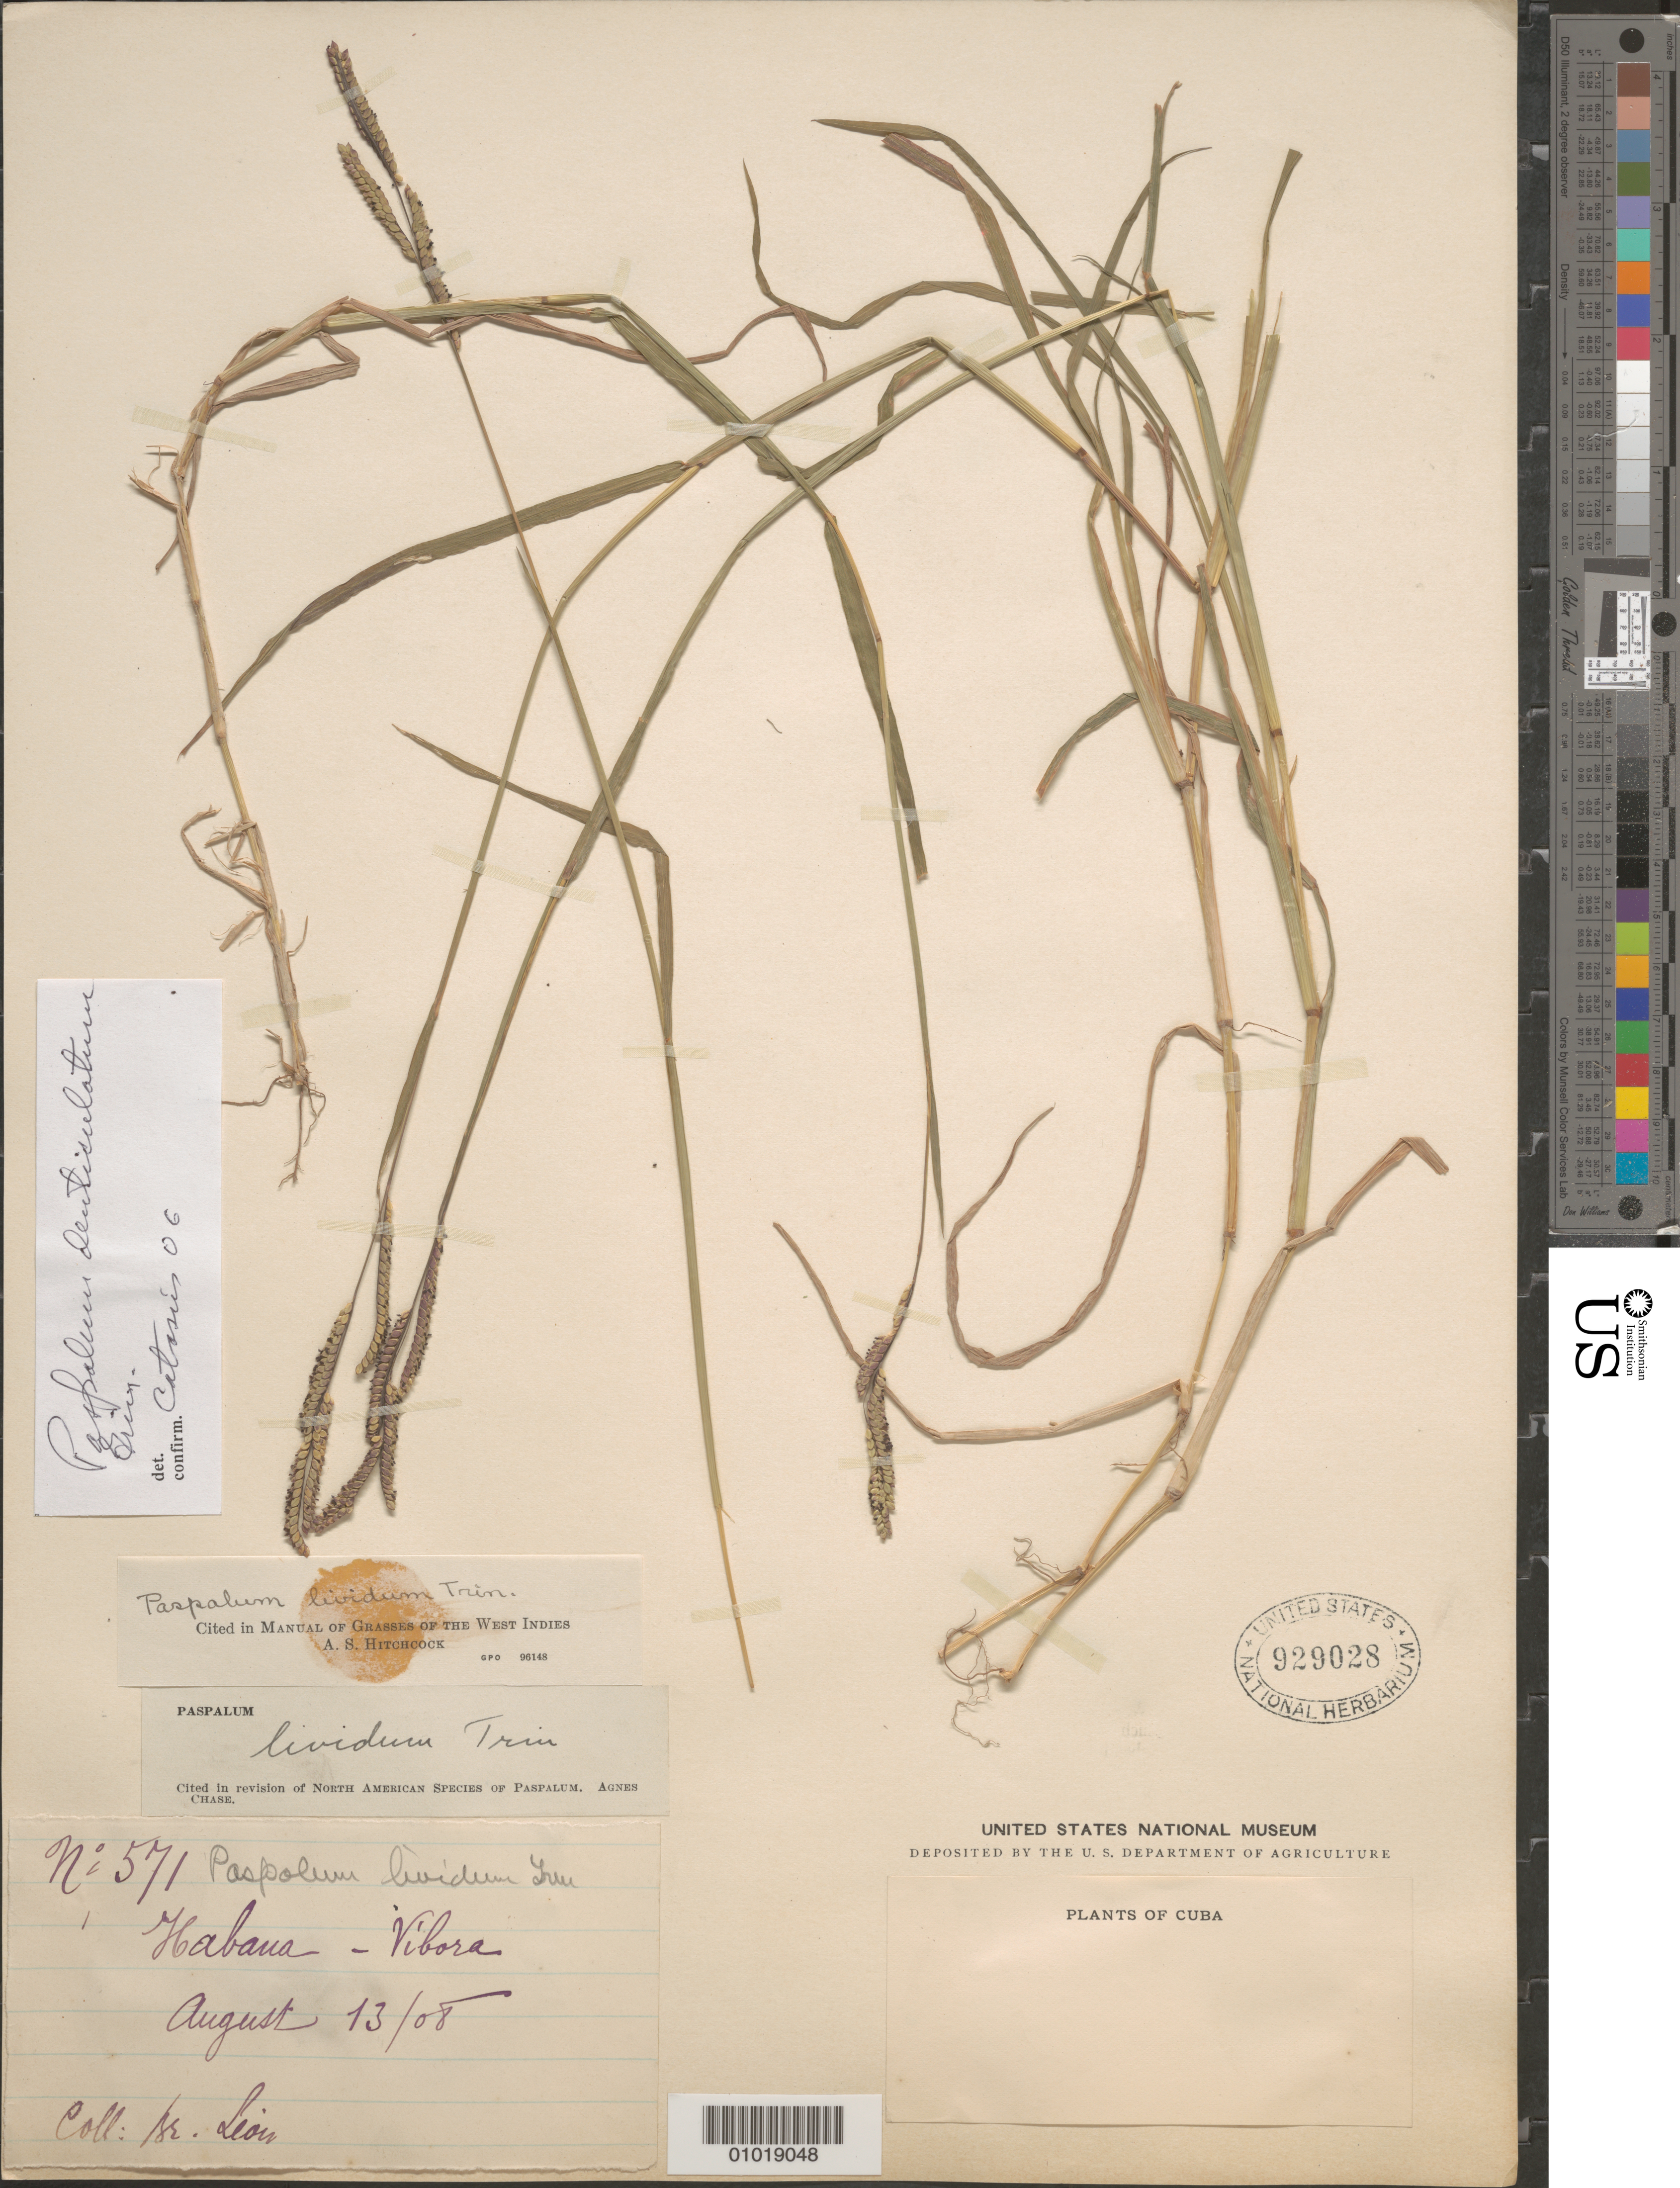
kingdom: Plantae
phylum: Tracheophyta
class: Liliopsida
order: Poales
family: Poaceae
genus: Paspalum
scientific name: Paspalum denticulatum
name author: Trin.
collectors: Bro. León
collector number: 571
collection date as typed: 12 Aug 1908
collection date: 1908-08-12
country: Cuba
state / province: La Habana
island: Cuba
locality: Vibora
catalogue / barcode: US 929028